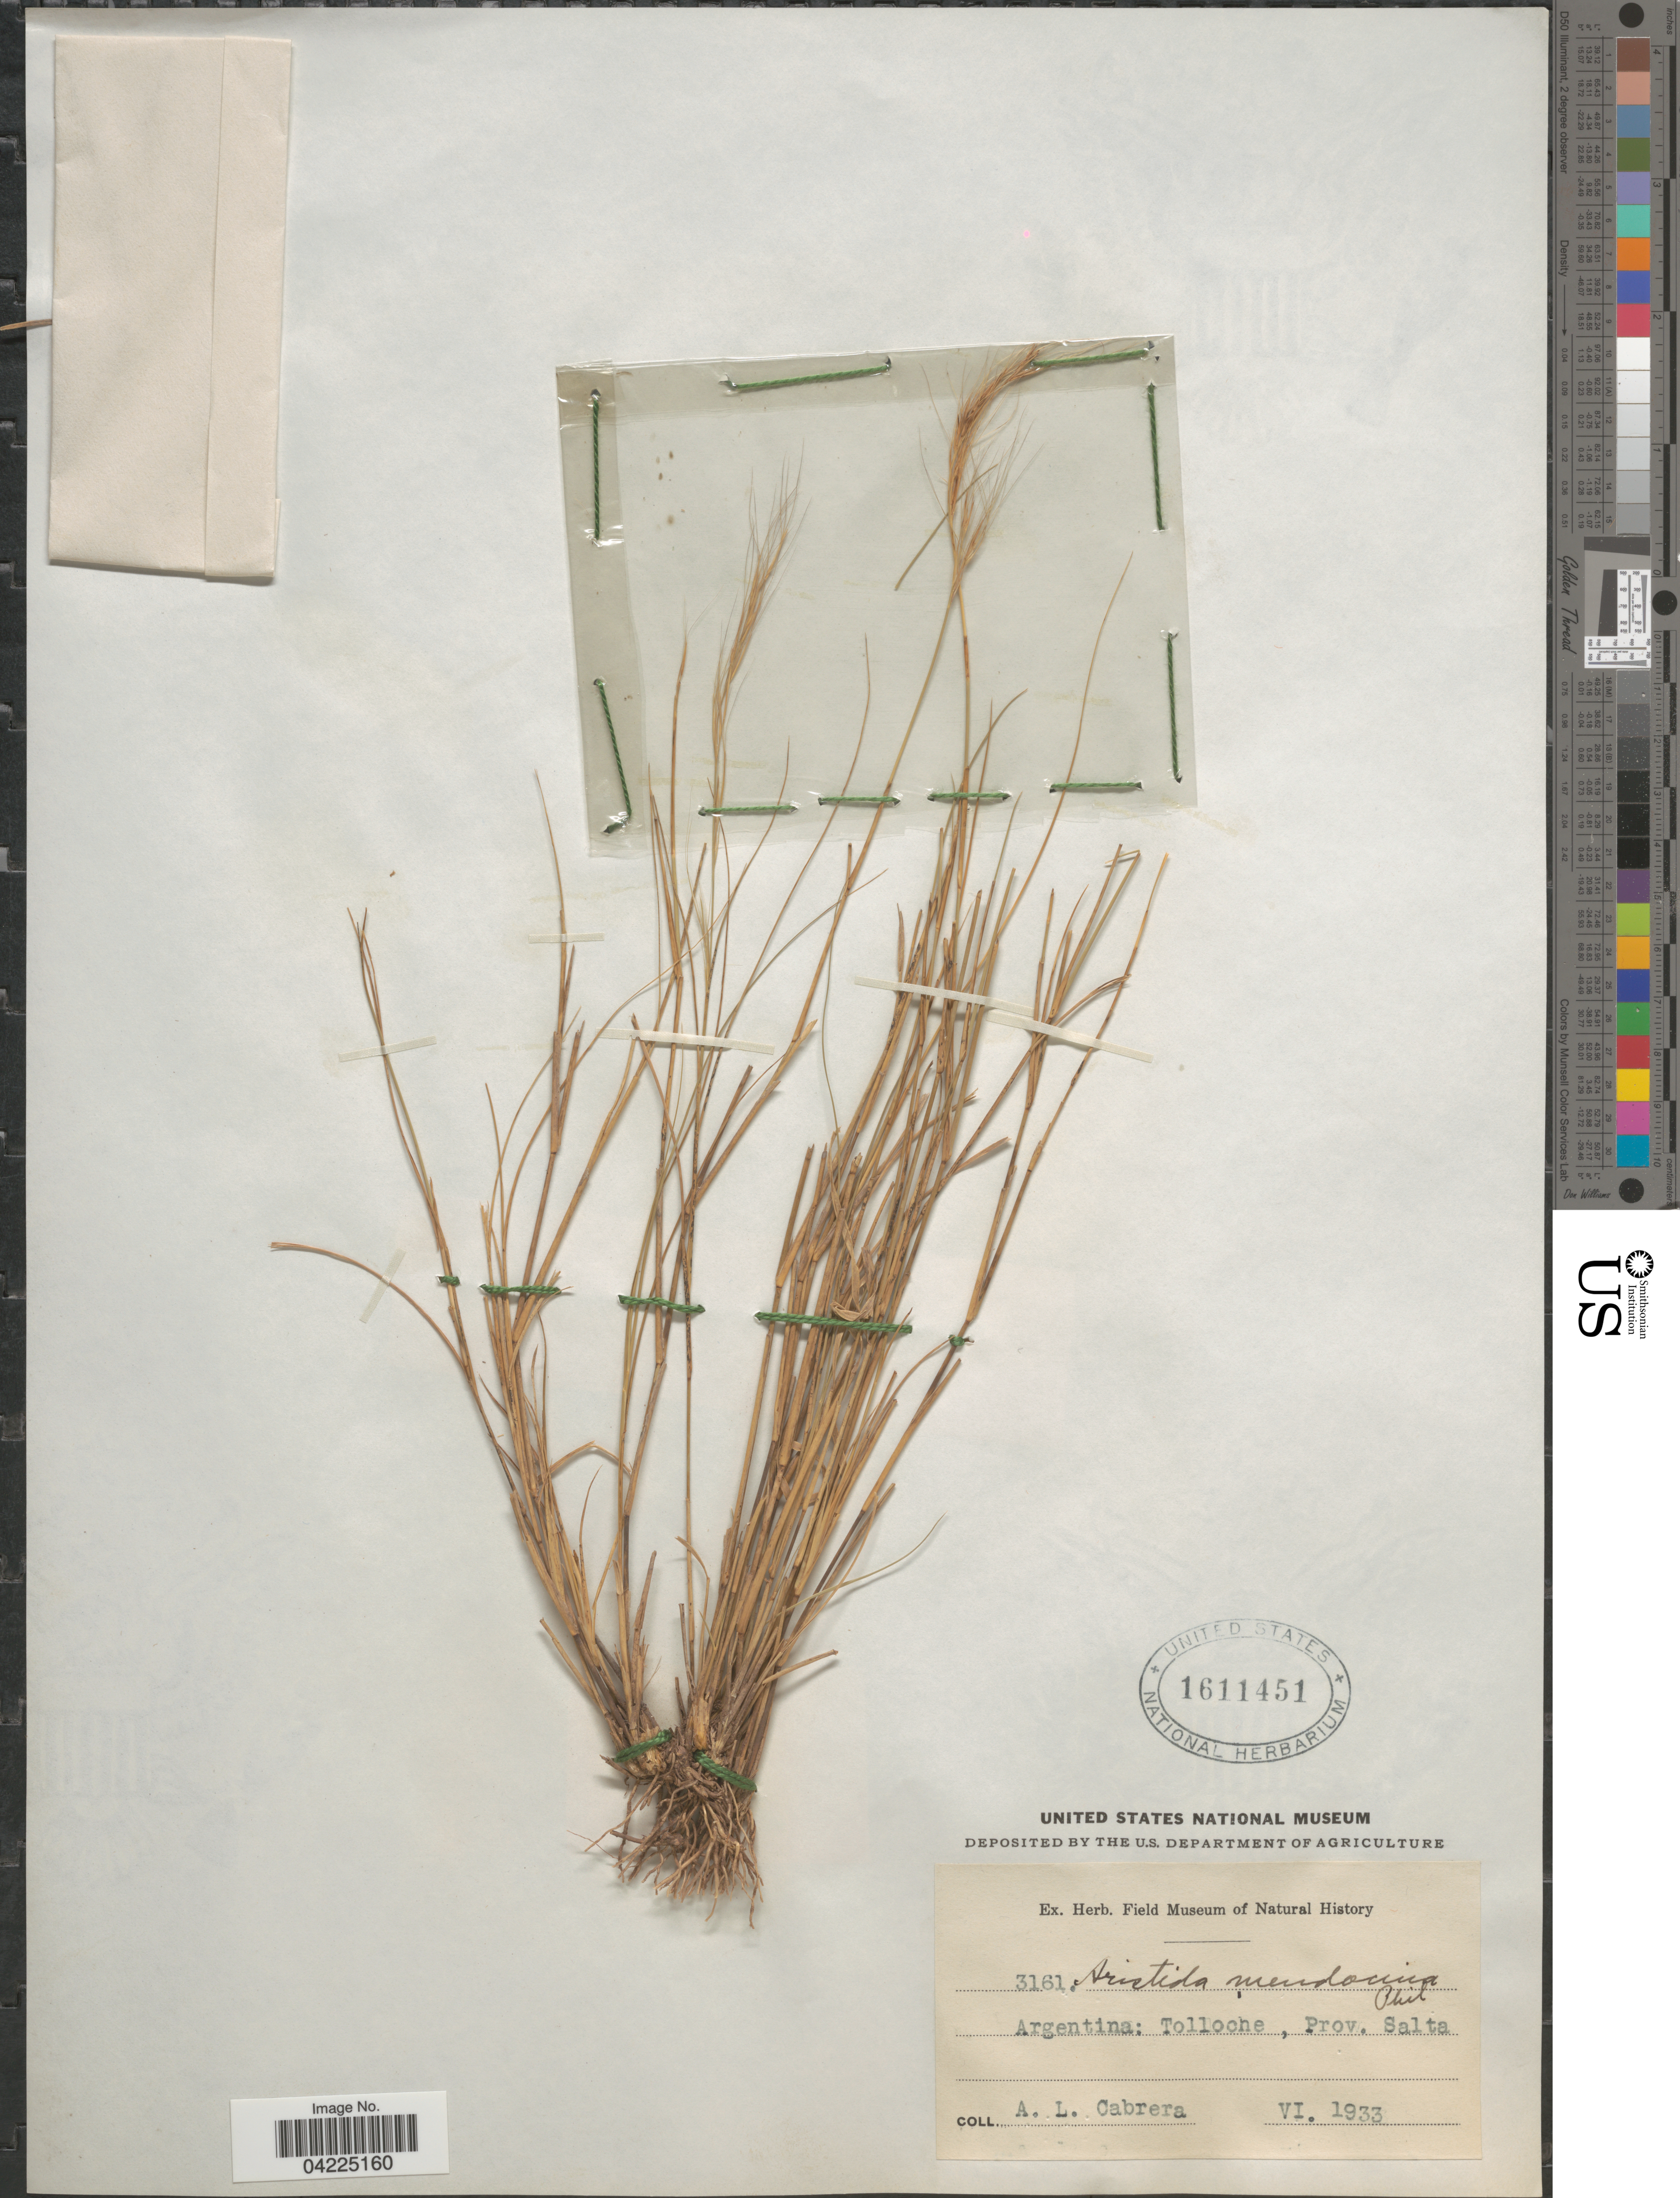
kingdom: Plantae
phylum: Tracheophyta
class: Liliopsida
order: Poales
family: Poaceae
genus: Aristida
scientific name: Aristida mendocina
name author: Phil.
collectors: A. L. Cabrera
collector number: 3161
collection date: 1933-06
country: Argentina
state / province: Salta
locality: Tolloche.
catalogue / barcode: US 1611451